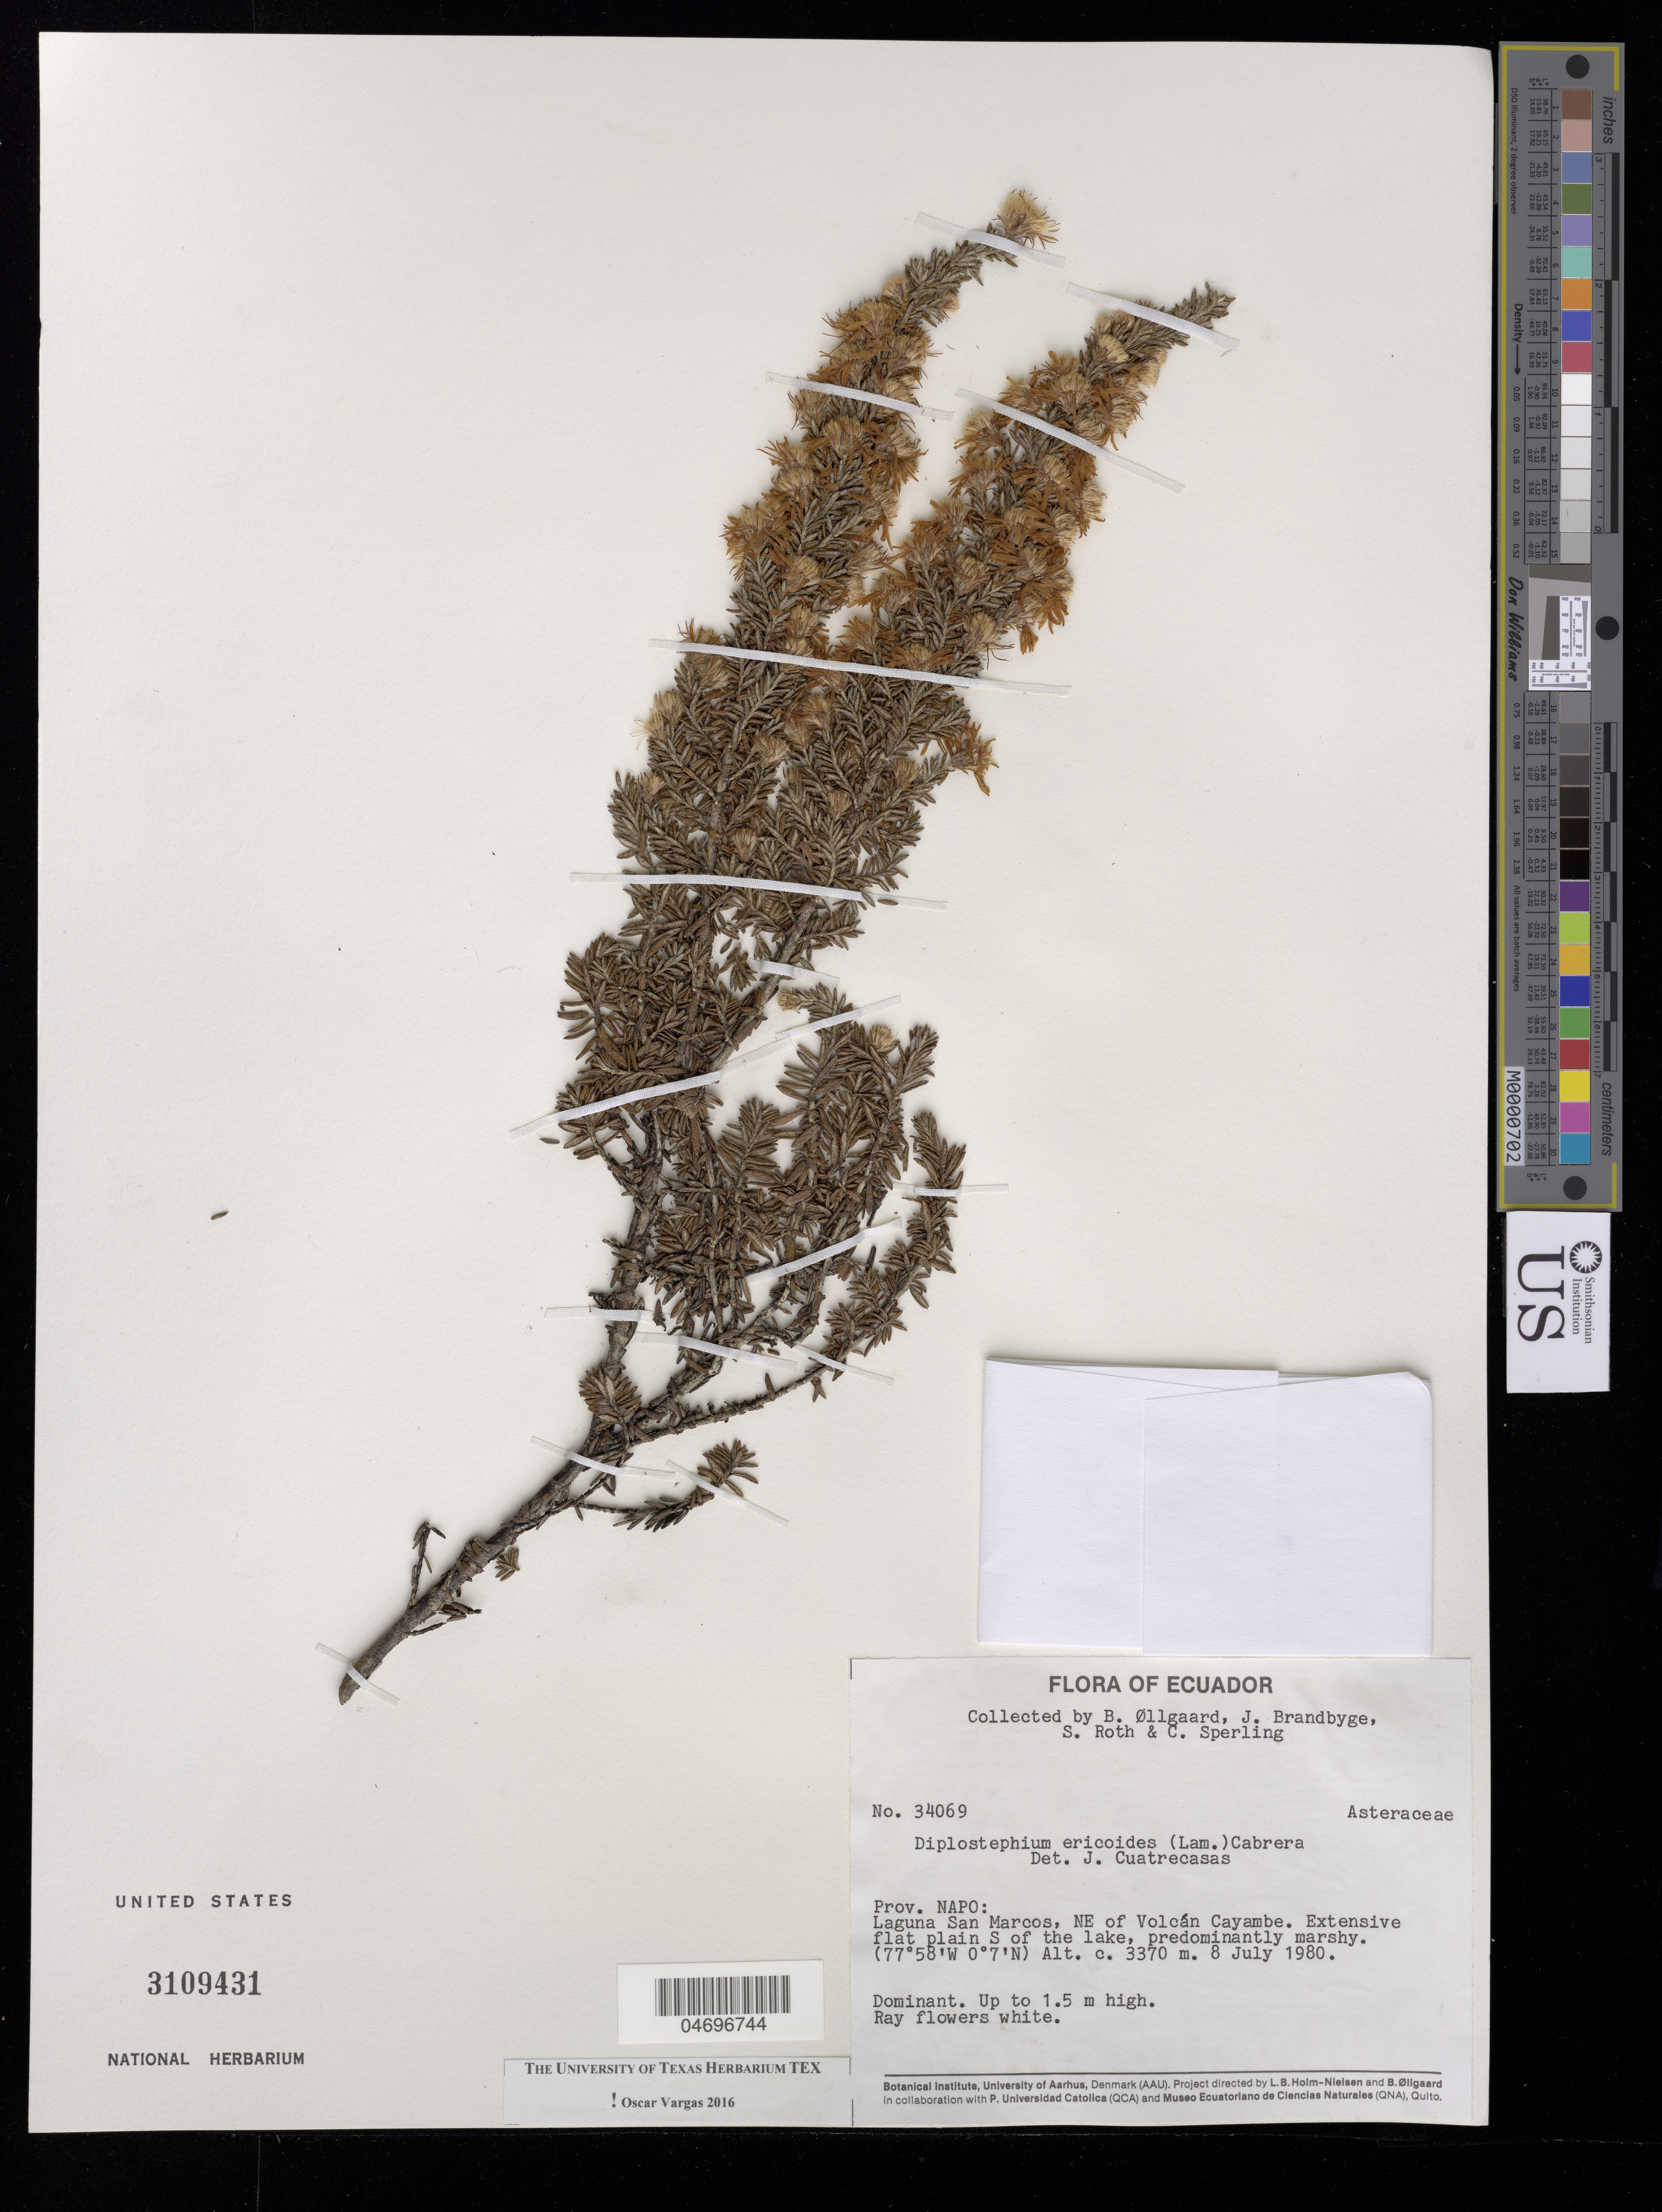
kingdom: Plantae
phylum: Tracheophyta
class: Magnoliopsida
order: Asterales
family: Asteraceae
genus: Diplostephium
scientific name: Diplostephium ericoides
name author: (Lam.) Cabrera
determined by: Vargas, Oscar M.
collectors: B. Øllgaard, J. Brandbyge, S. Roth & C. Sperling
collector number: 34069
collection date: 1980-07-08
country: Ecuador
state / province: Napo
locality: Laguna San Marcos, NE of Volcán Cayambe. Extensive flat plain S of the lake, predominantly marshy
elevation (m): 3370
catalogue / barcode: US 3109431